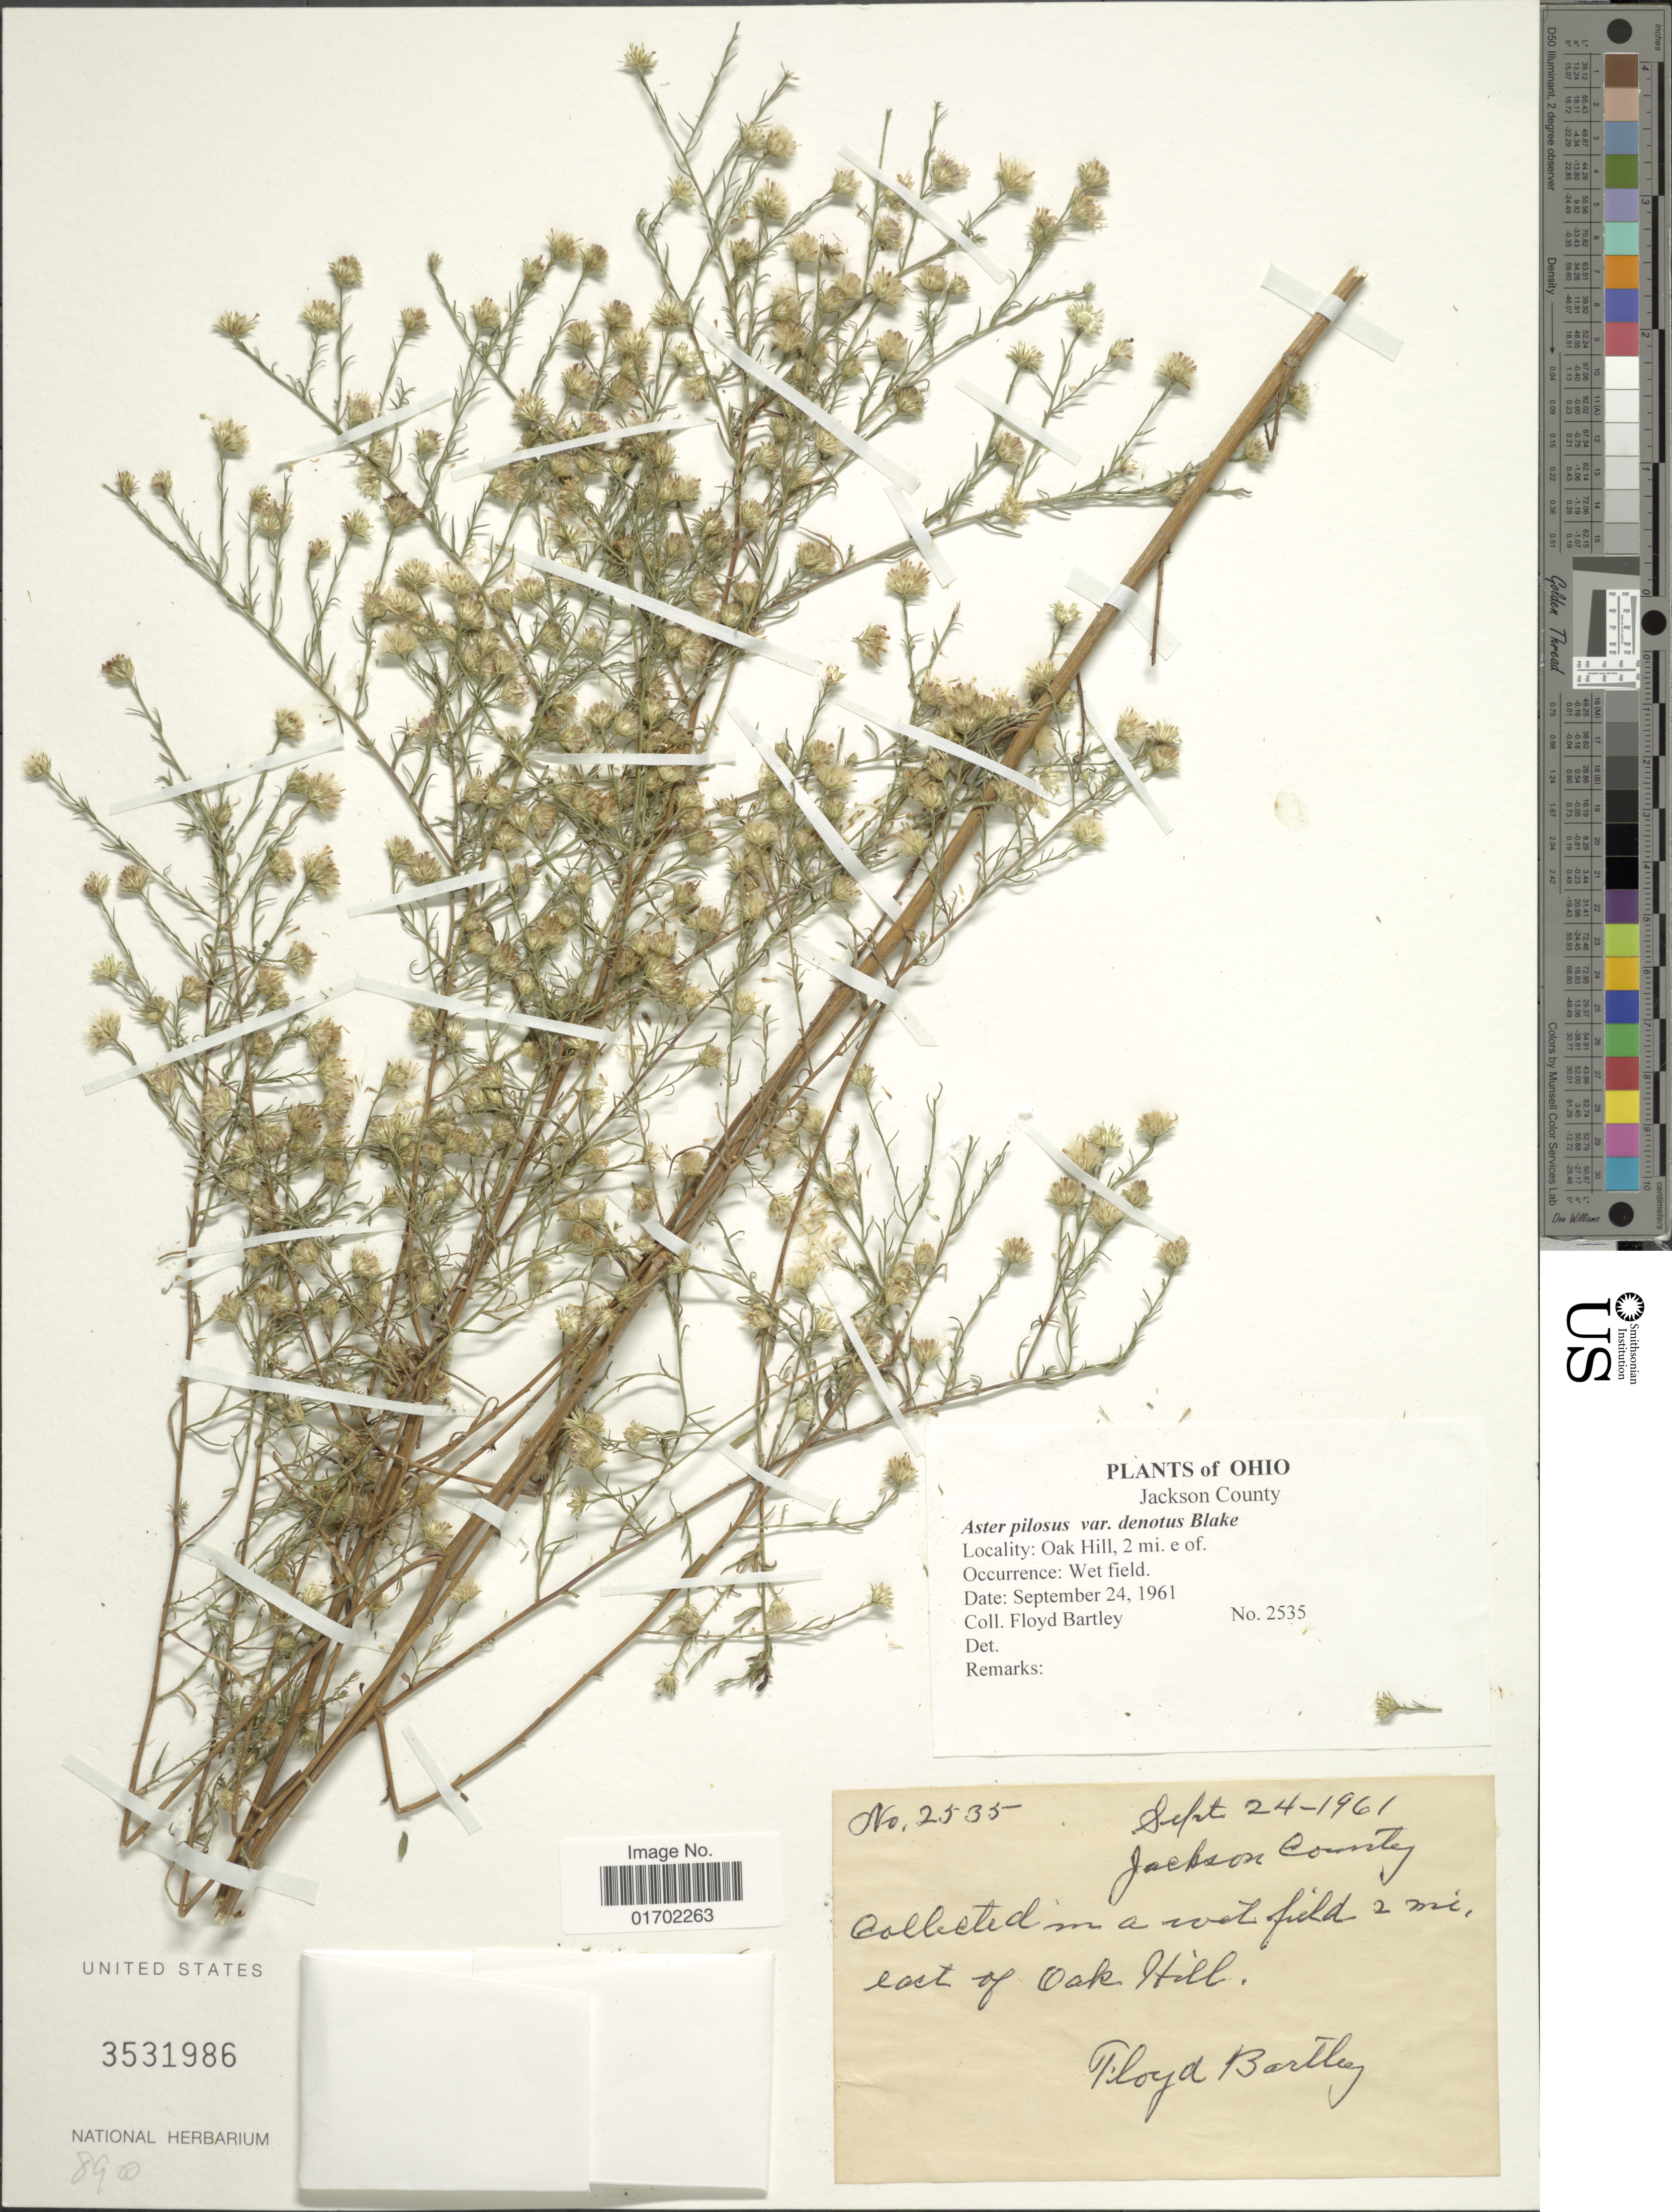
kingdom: Plantae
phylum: Tracheophyta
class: Magnoliopsida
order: Asterales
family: Asteraceae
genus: Symphyotrichum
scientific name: Symphyotrichum pilosum var. pilosum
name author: (Willd.) G.L. Nesom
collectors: F. Bartley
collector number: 2535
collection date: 1961-09-24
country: United States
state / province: Ohio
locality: Jackson County, Oak Hill, 2 mi. e. of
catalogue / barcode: US 3531986